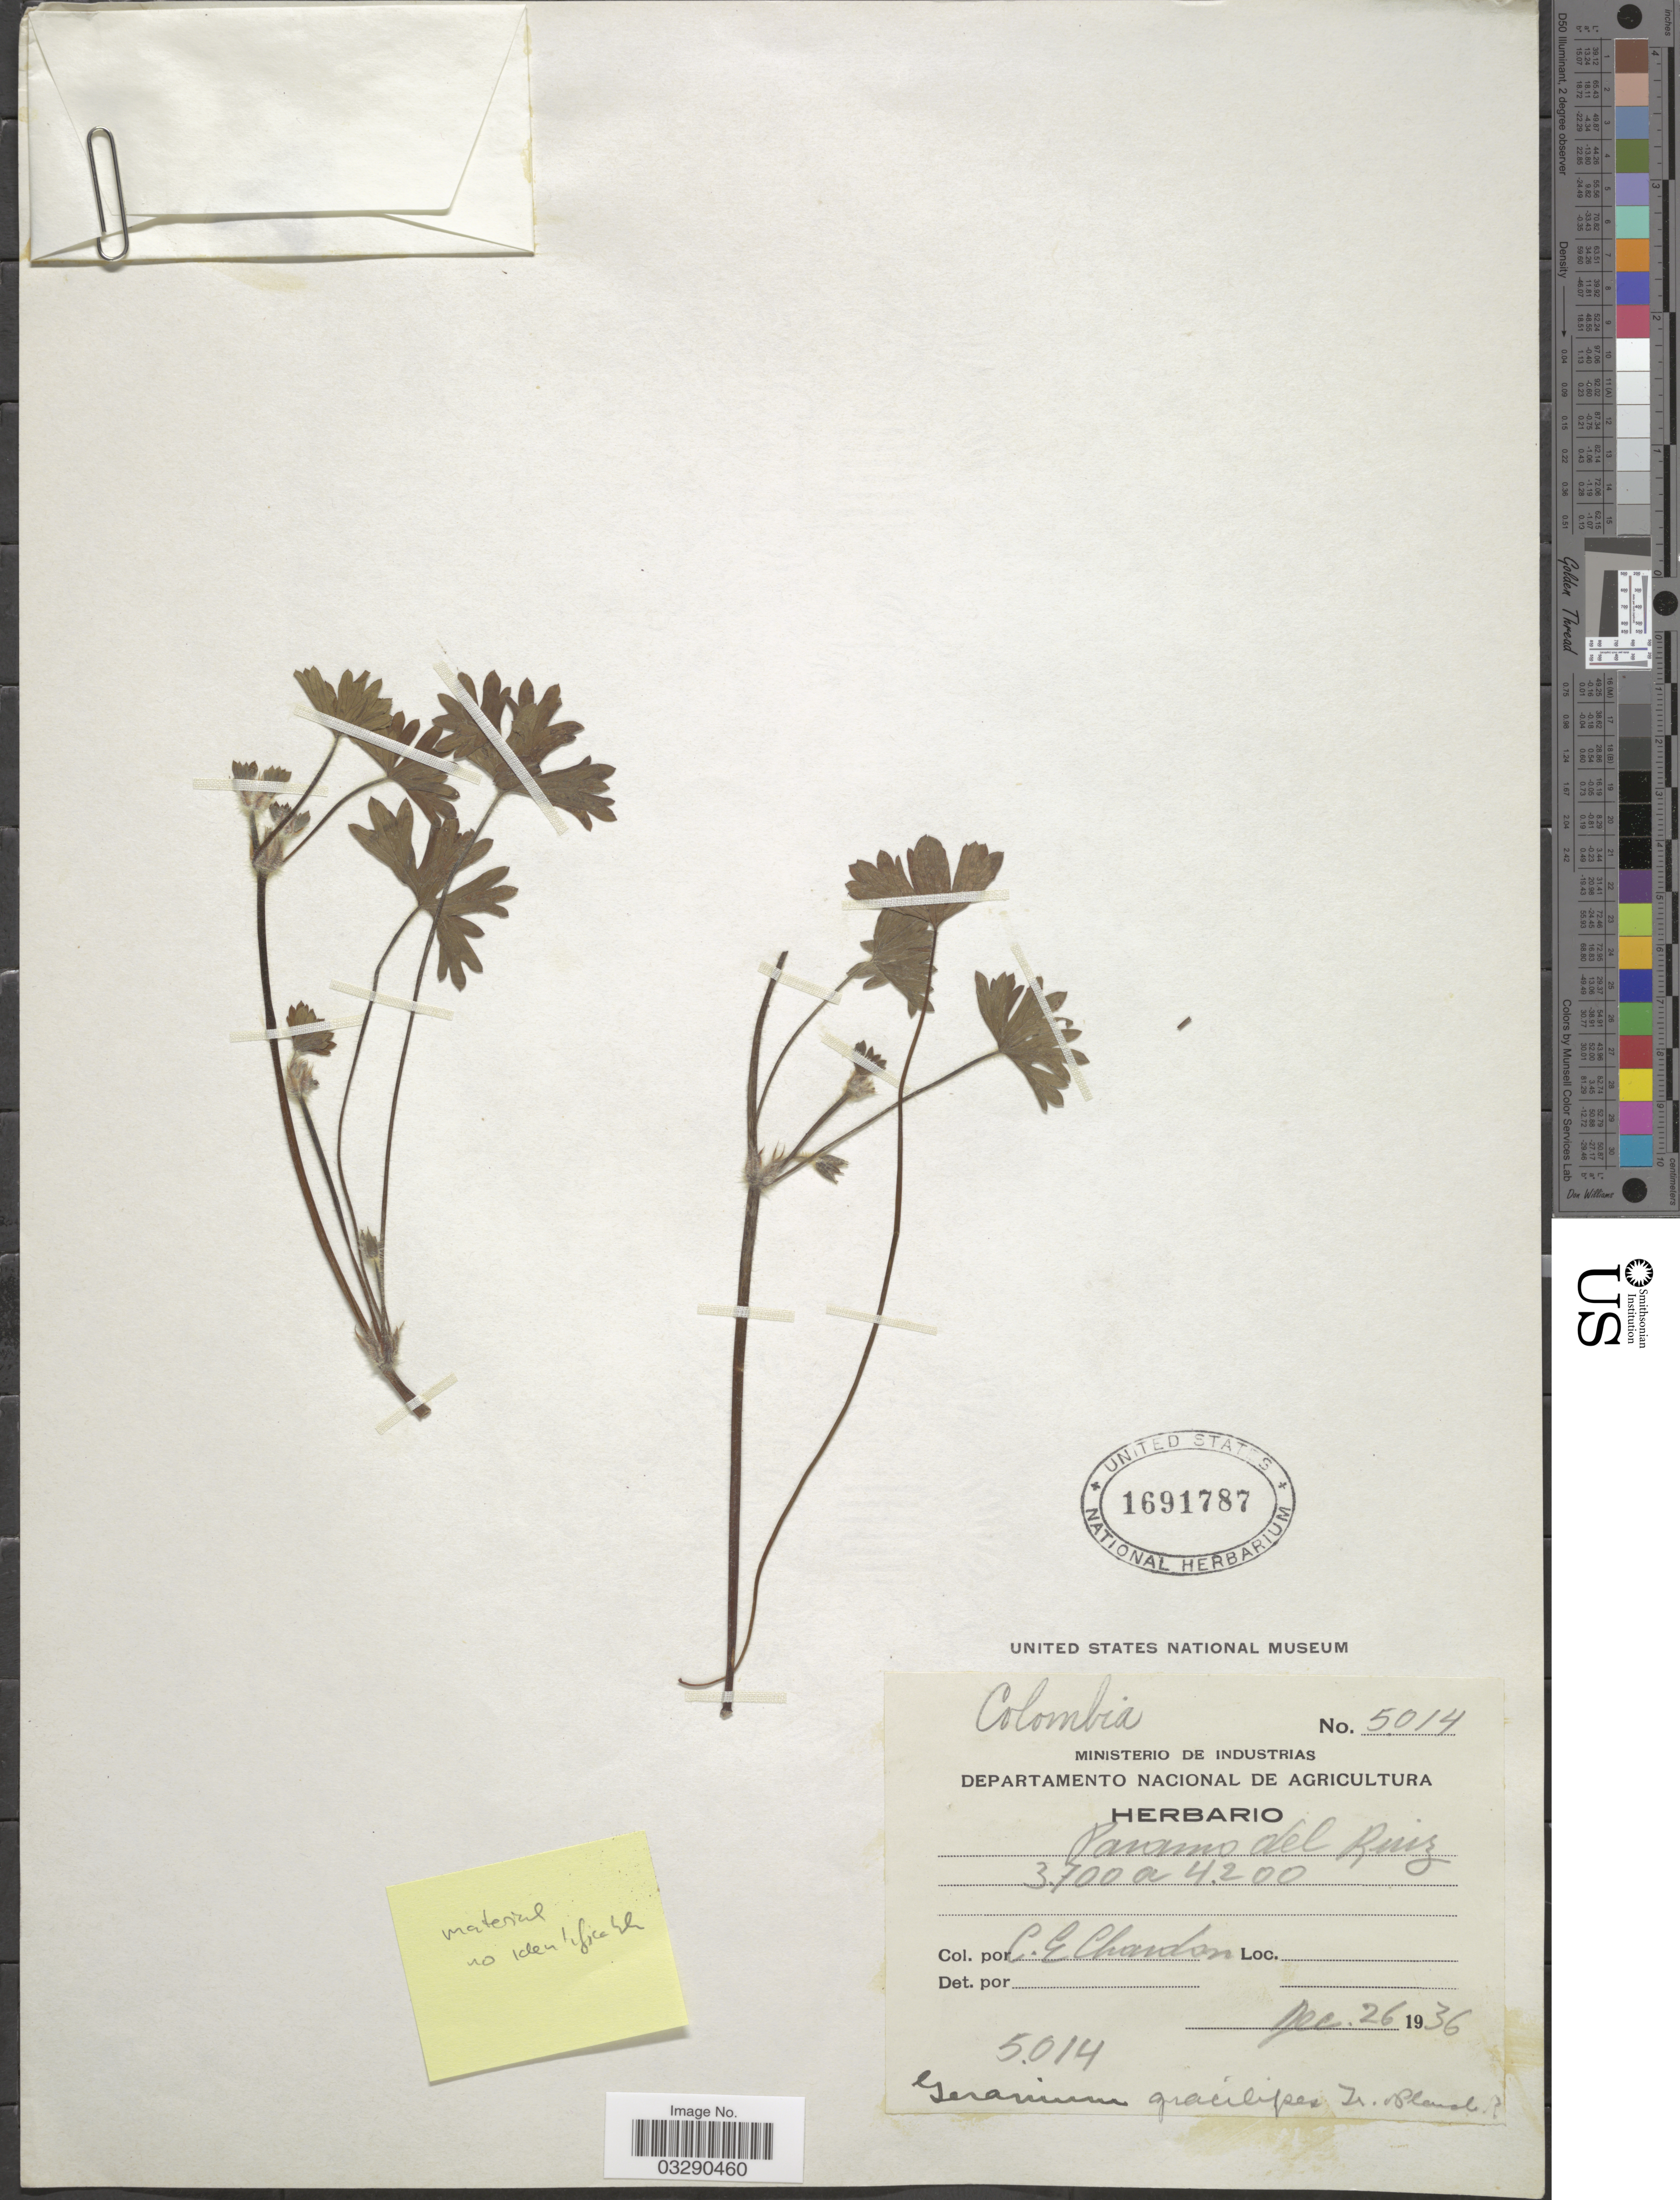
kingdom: Plantae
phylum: Tracheophyta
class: Magnoliopsida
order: Geraniales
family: Geraniaceae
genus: Geranium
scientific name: Geranium sp.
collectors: C. E. Chardón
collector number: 5014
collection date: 1936-12-26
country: Colombia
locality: Paramo del Ruiz.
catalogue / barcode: US 1691787